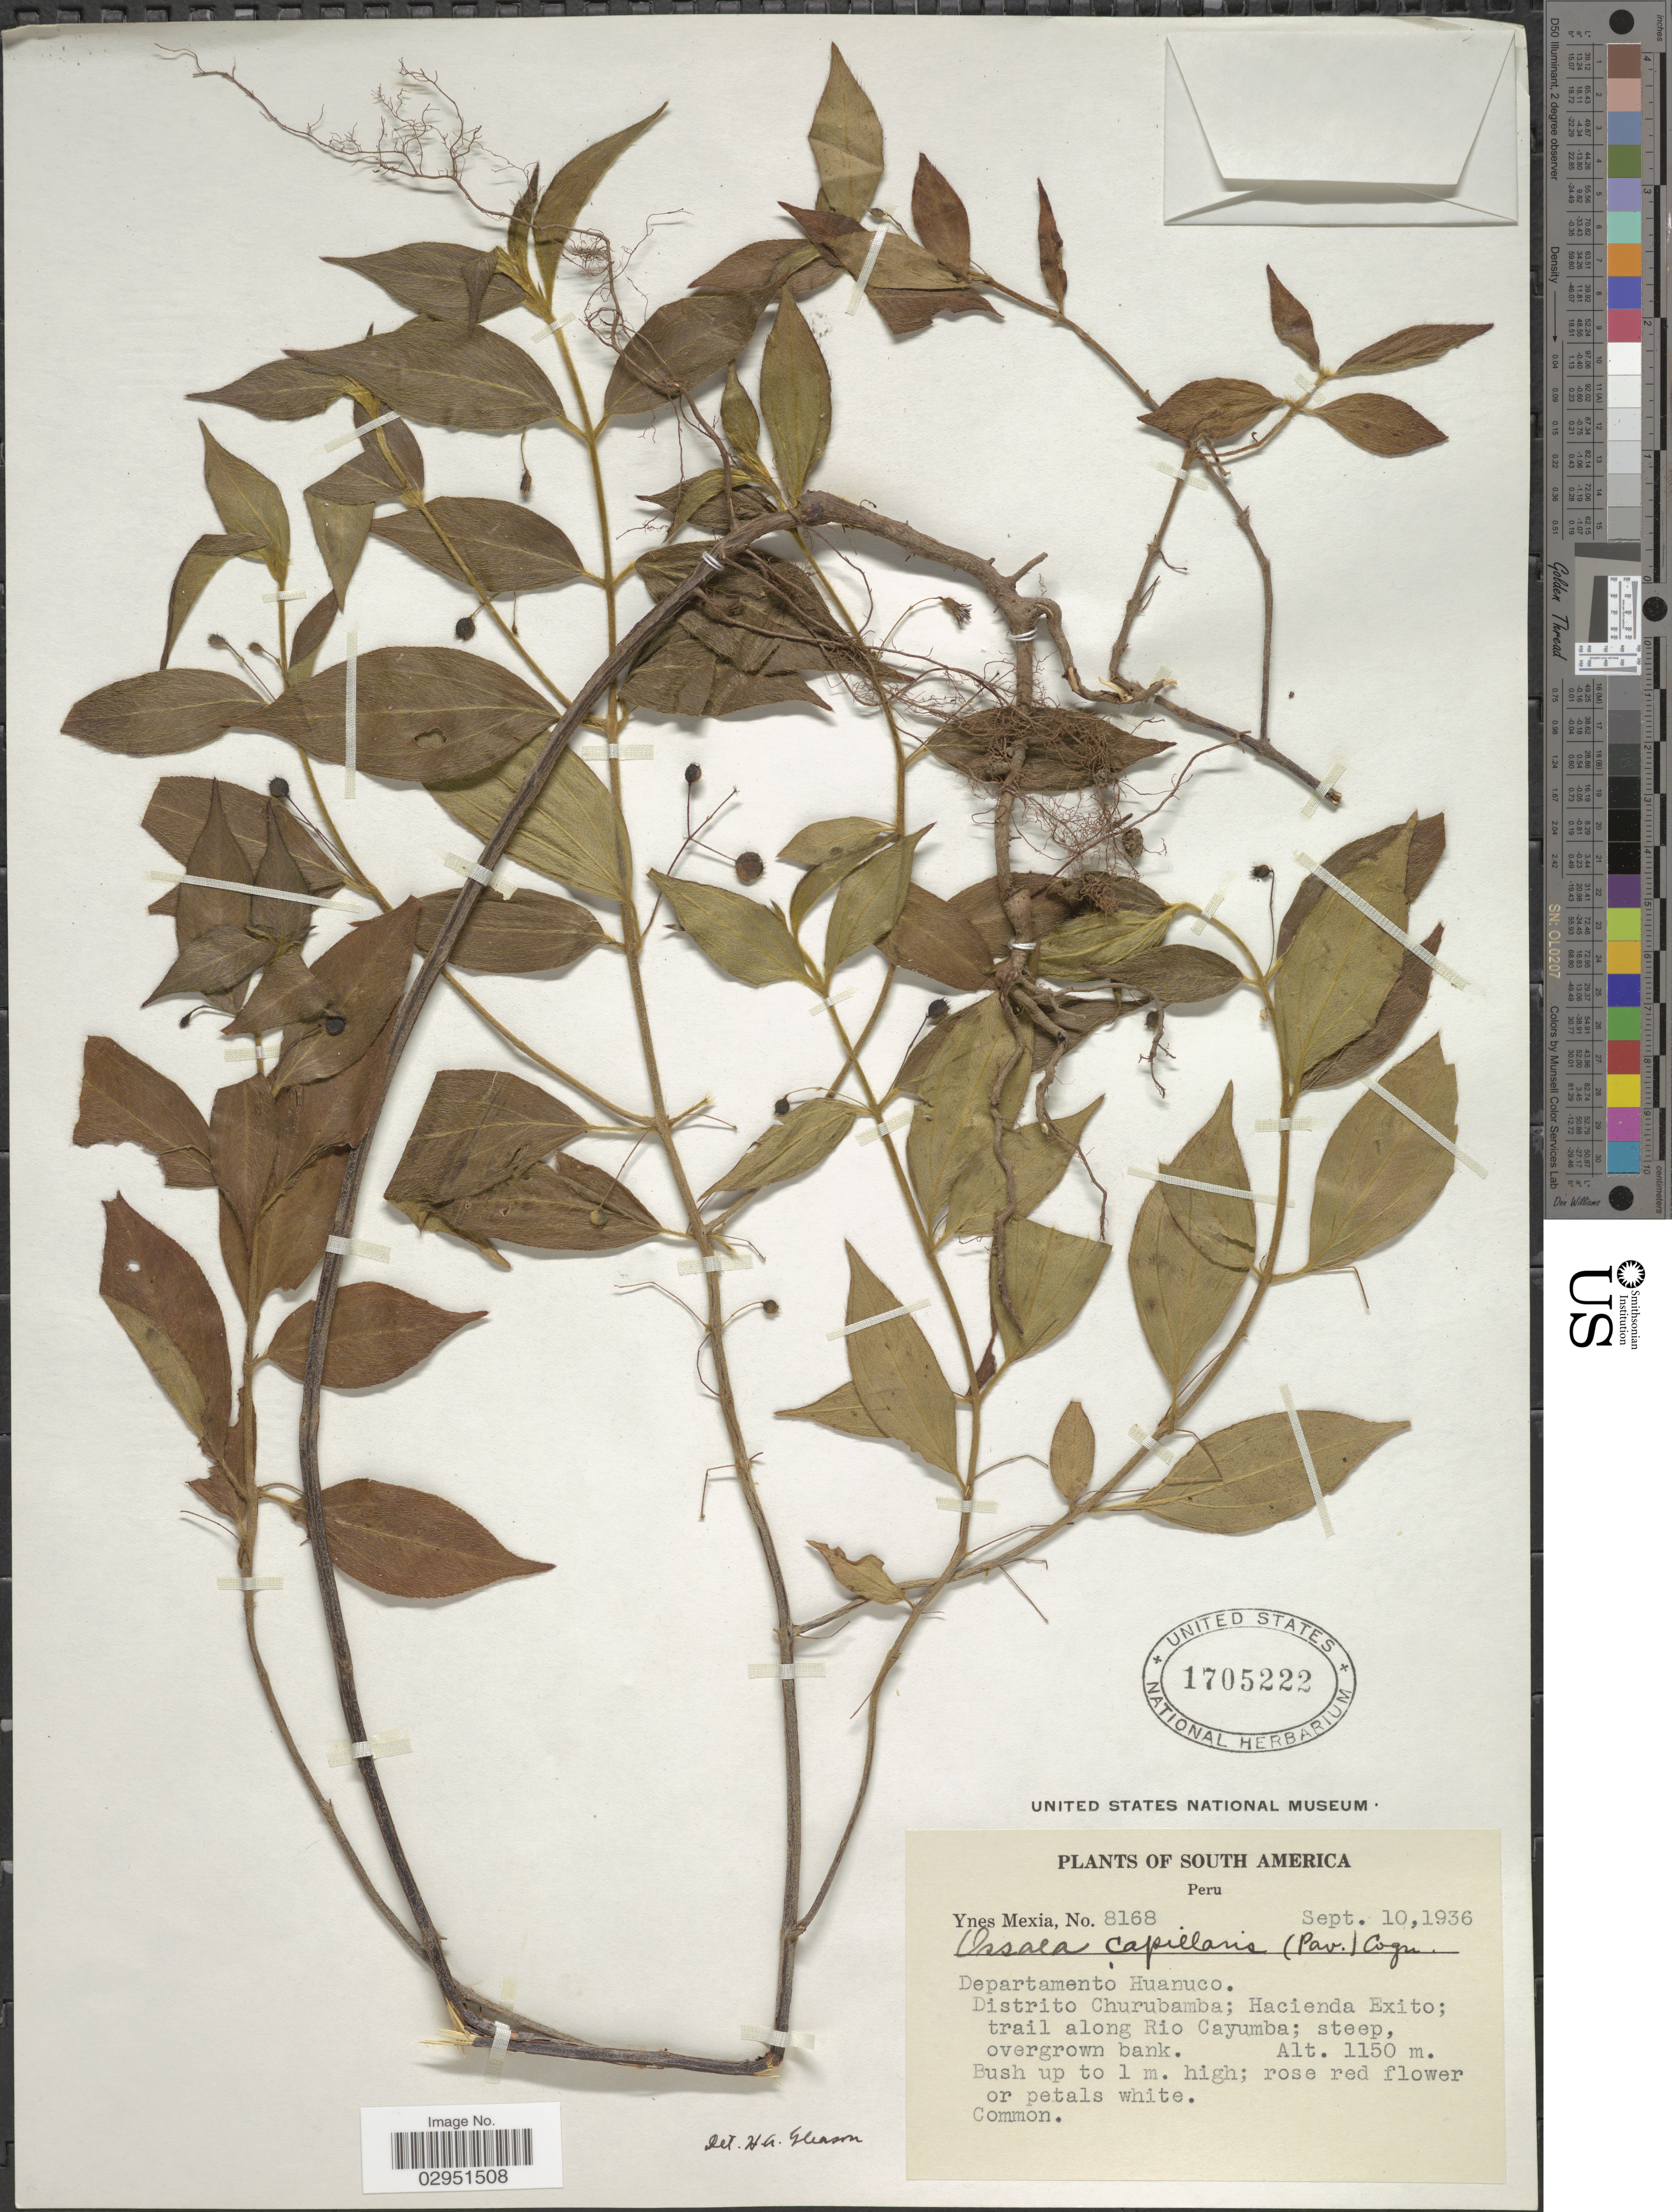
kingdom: Plantae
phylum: Tracheophyta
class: Magnoliopsida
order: Myrtales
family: Melastomataceae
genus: Ossaea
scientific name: Ossaea capillaris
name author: (D. Don) Cogn.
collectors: Y. Mexia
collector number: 8168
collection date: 1936-09-10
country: Peru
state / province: Huánuco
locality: Departamento Huanuco. Distrito Churubamba; Hacienda Exito; trail along Rio Cayumba.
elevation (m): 1150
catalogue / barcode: US 1705222